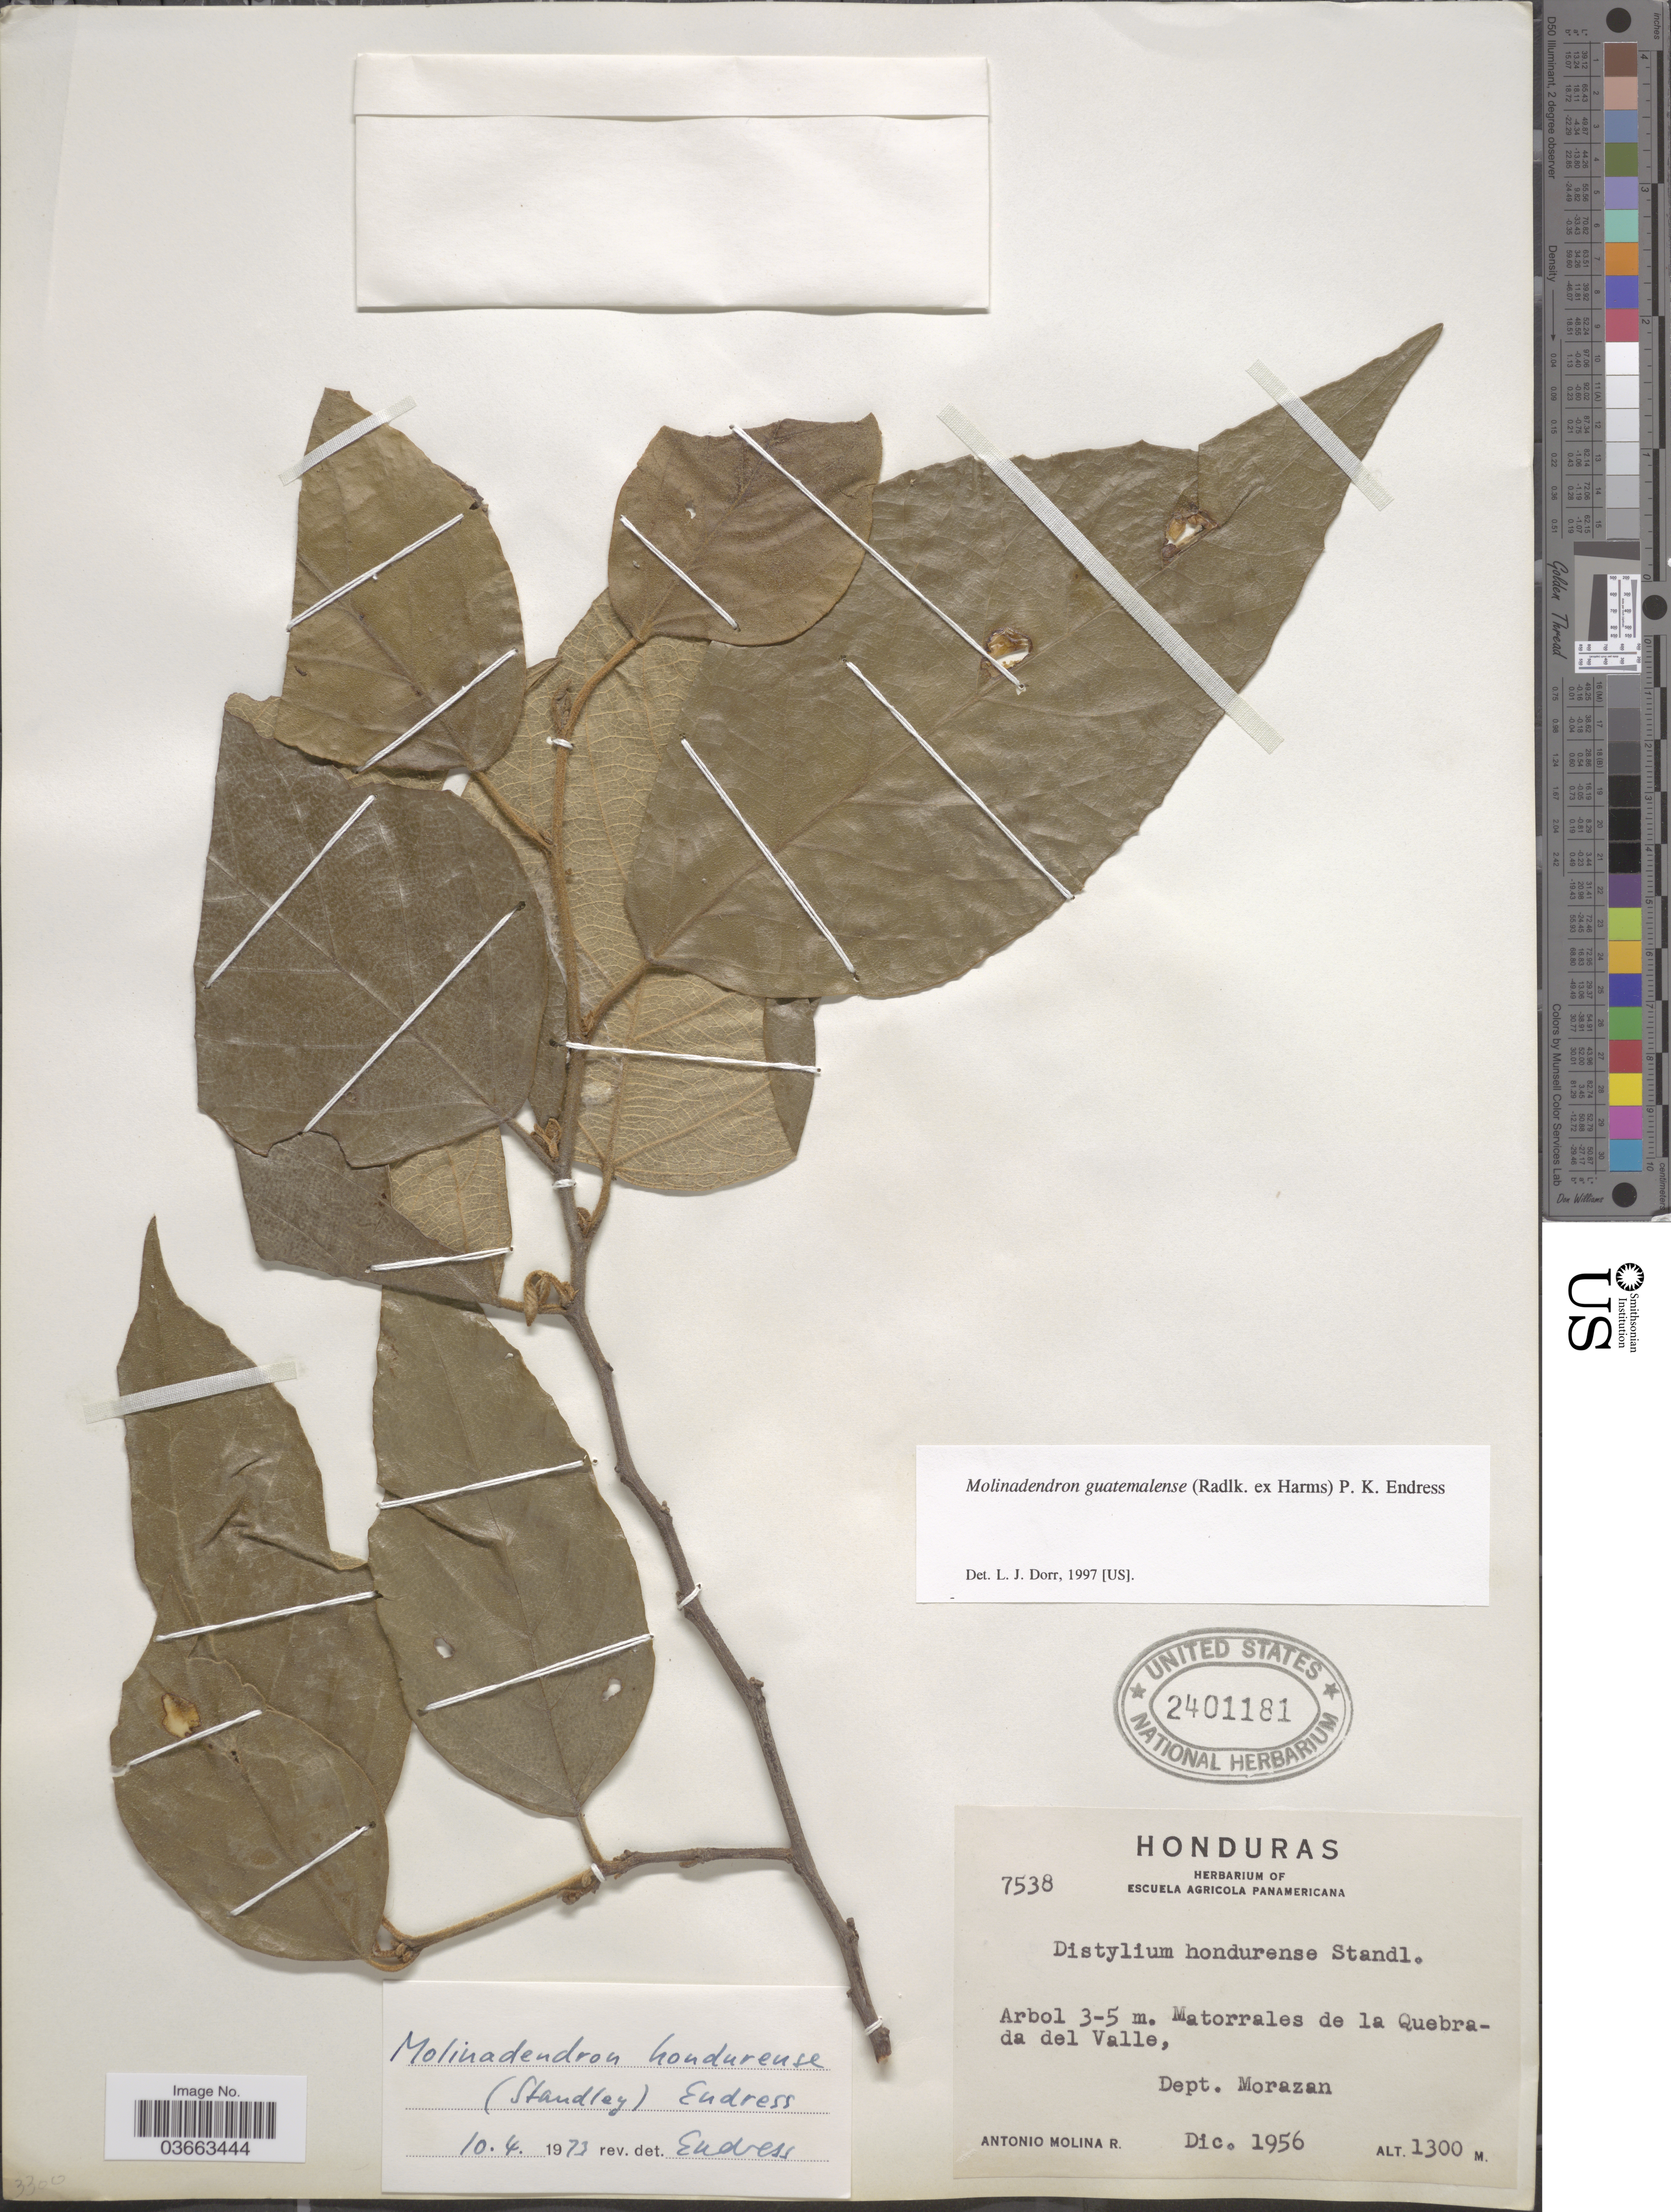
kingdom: Plantae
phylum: Tracheophyta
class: Magnoliopsida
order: Saxifragales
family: Hamamelidaceae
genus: Molinadendron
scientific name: Molinadendron guatemalense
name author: (Harms)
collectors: A. Molina R.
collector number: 7538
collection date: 1956-12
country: Honduras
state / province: Fco. Morazán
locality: Matorrales de la Quebrada del Valle, Dept. Morazan.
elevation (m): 1300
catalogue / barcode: US 2401181